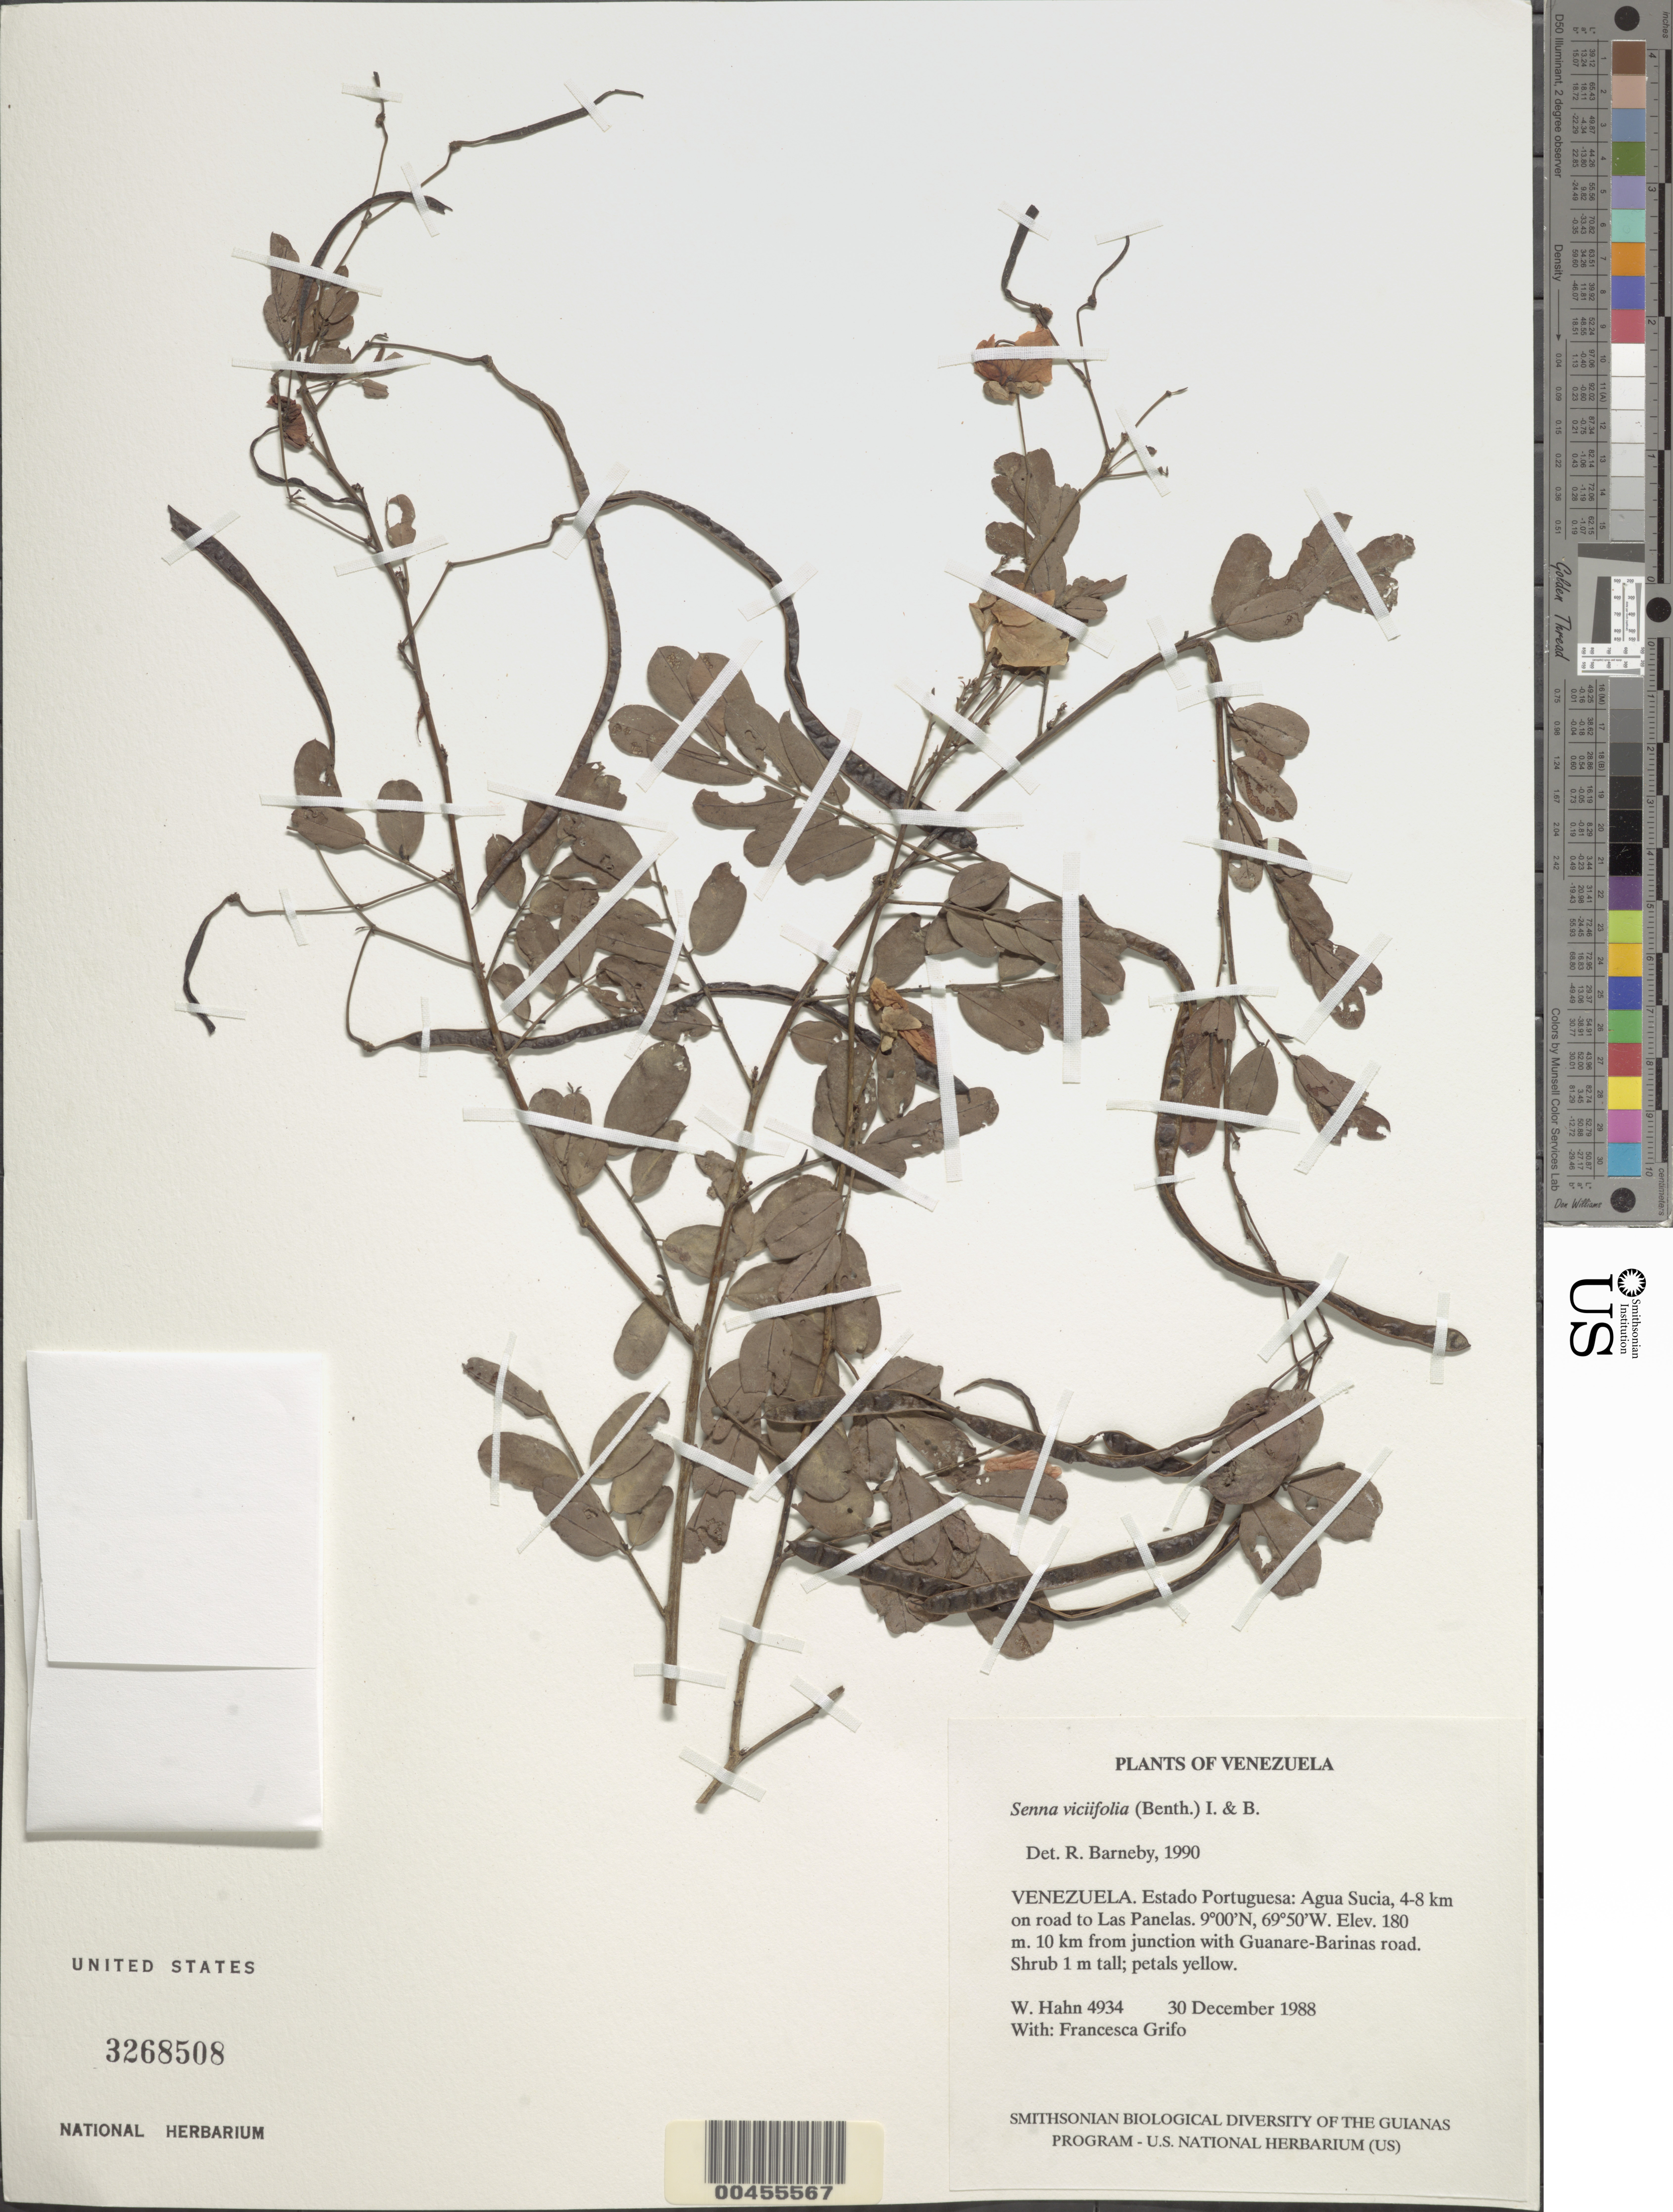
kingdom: Plantae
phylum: Tracheophyta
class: Magnoliopsida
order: Fabales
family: Fabaceae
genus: Senna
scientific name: Senna viciifolia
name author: (Benth.) H.S. Irwin & Barneby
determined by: Barneby, Rupert C., (NY)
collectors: W. Hahn & F. Grifo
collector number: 4934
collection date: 1988-12-30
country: Venezuela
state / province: Portuguesa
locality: Agua Sucia, 4-8 km on road to Las Panelas, 10 km from junction with Guanare-Barinas road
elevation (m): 180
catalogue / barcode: US 3268508